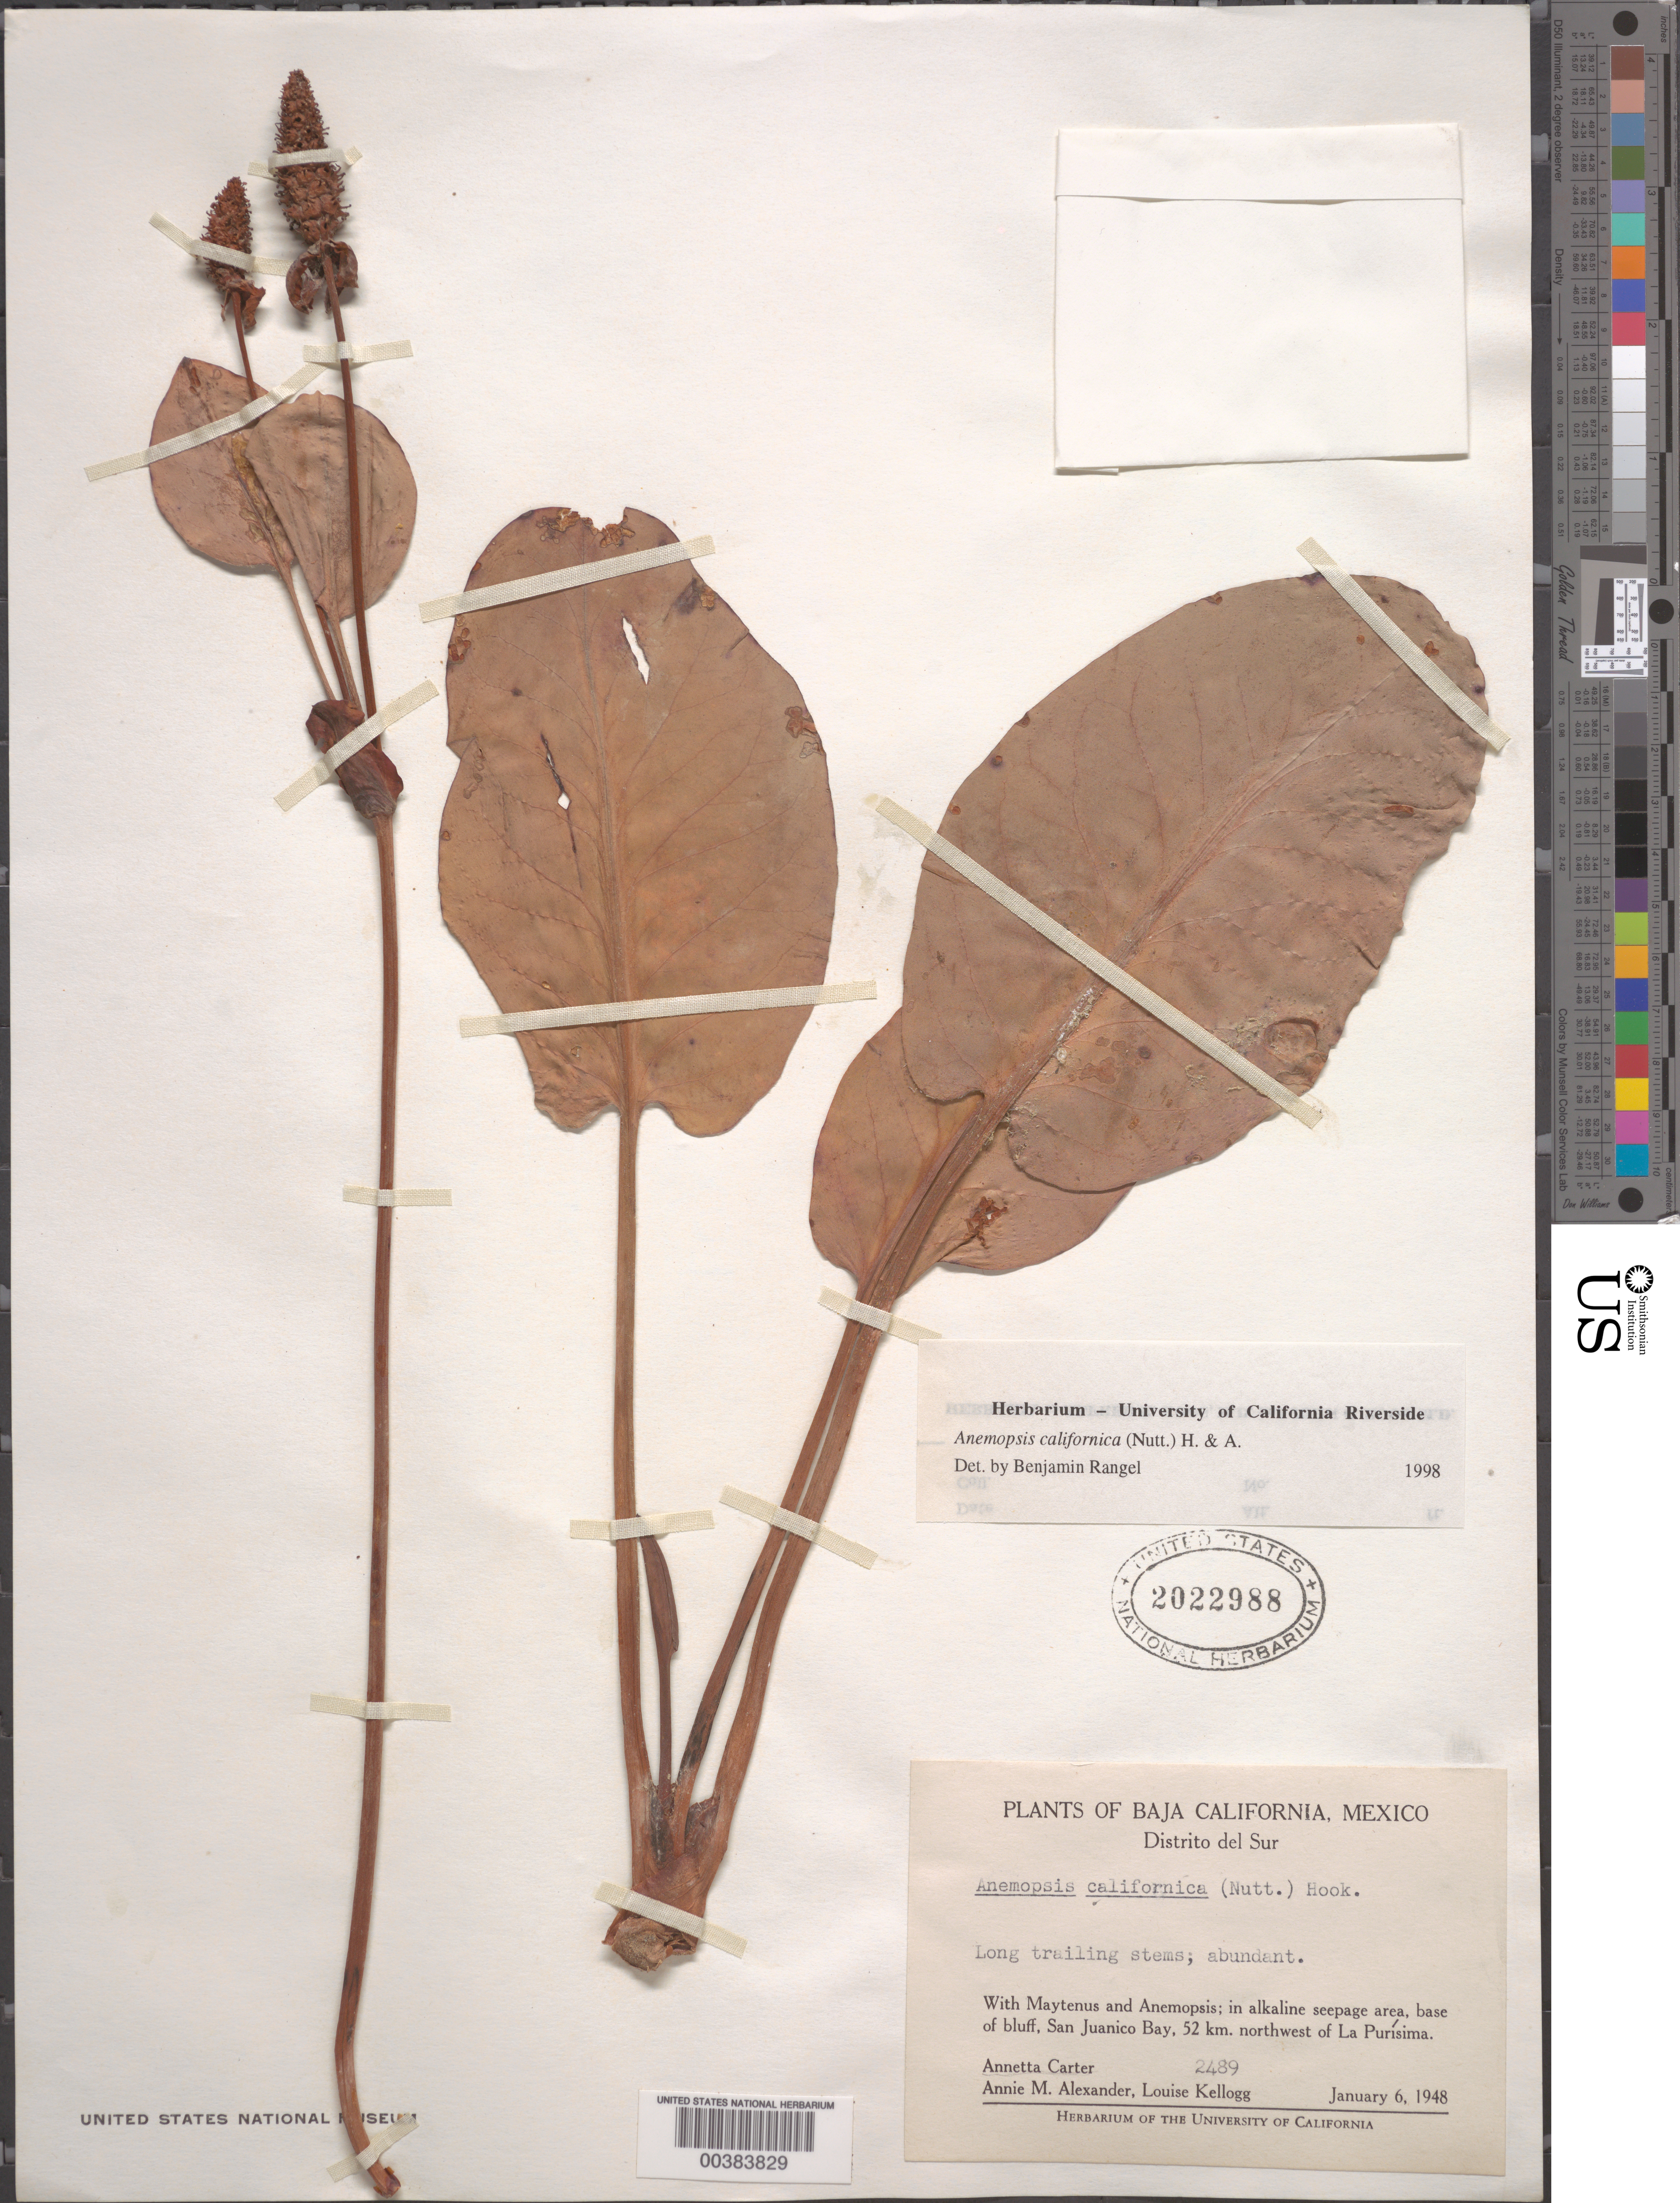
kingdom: Plantae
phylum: Tracheophyta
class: Magnoliopsida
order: Piperales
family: Saururaceae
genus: Anemopsis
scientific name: Anemopsis californica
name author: (Nutt.) Hook. & Arn.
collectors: A. M. Carter, A. M. Alexander & L. Kellogg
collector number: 2489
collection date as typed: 06 Jan 1948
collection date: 1948-01-06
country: Mexico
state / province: Baja California Sur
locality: San juanico bay, NW of purisma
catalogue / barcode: US 2022988